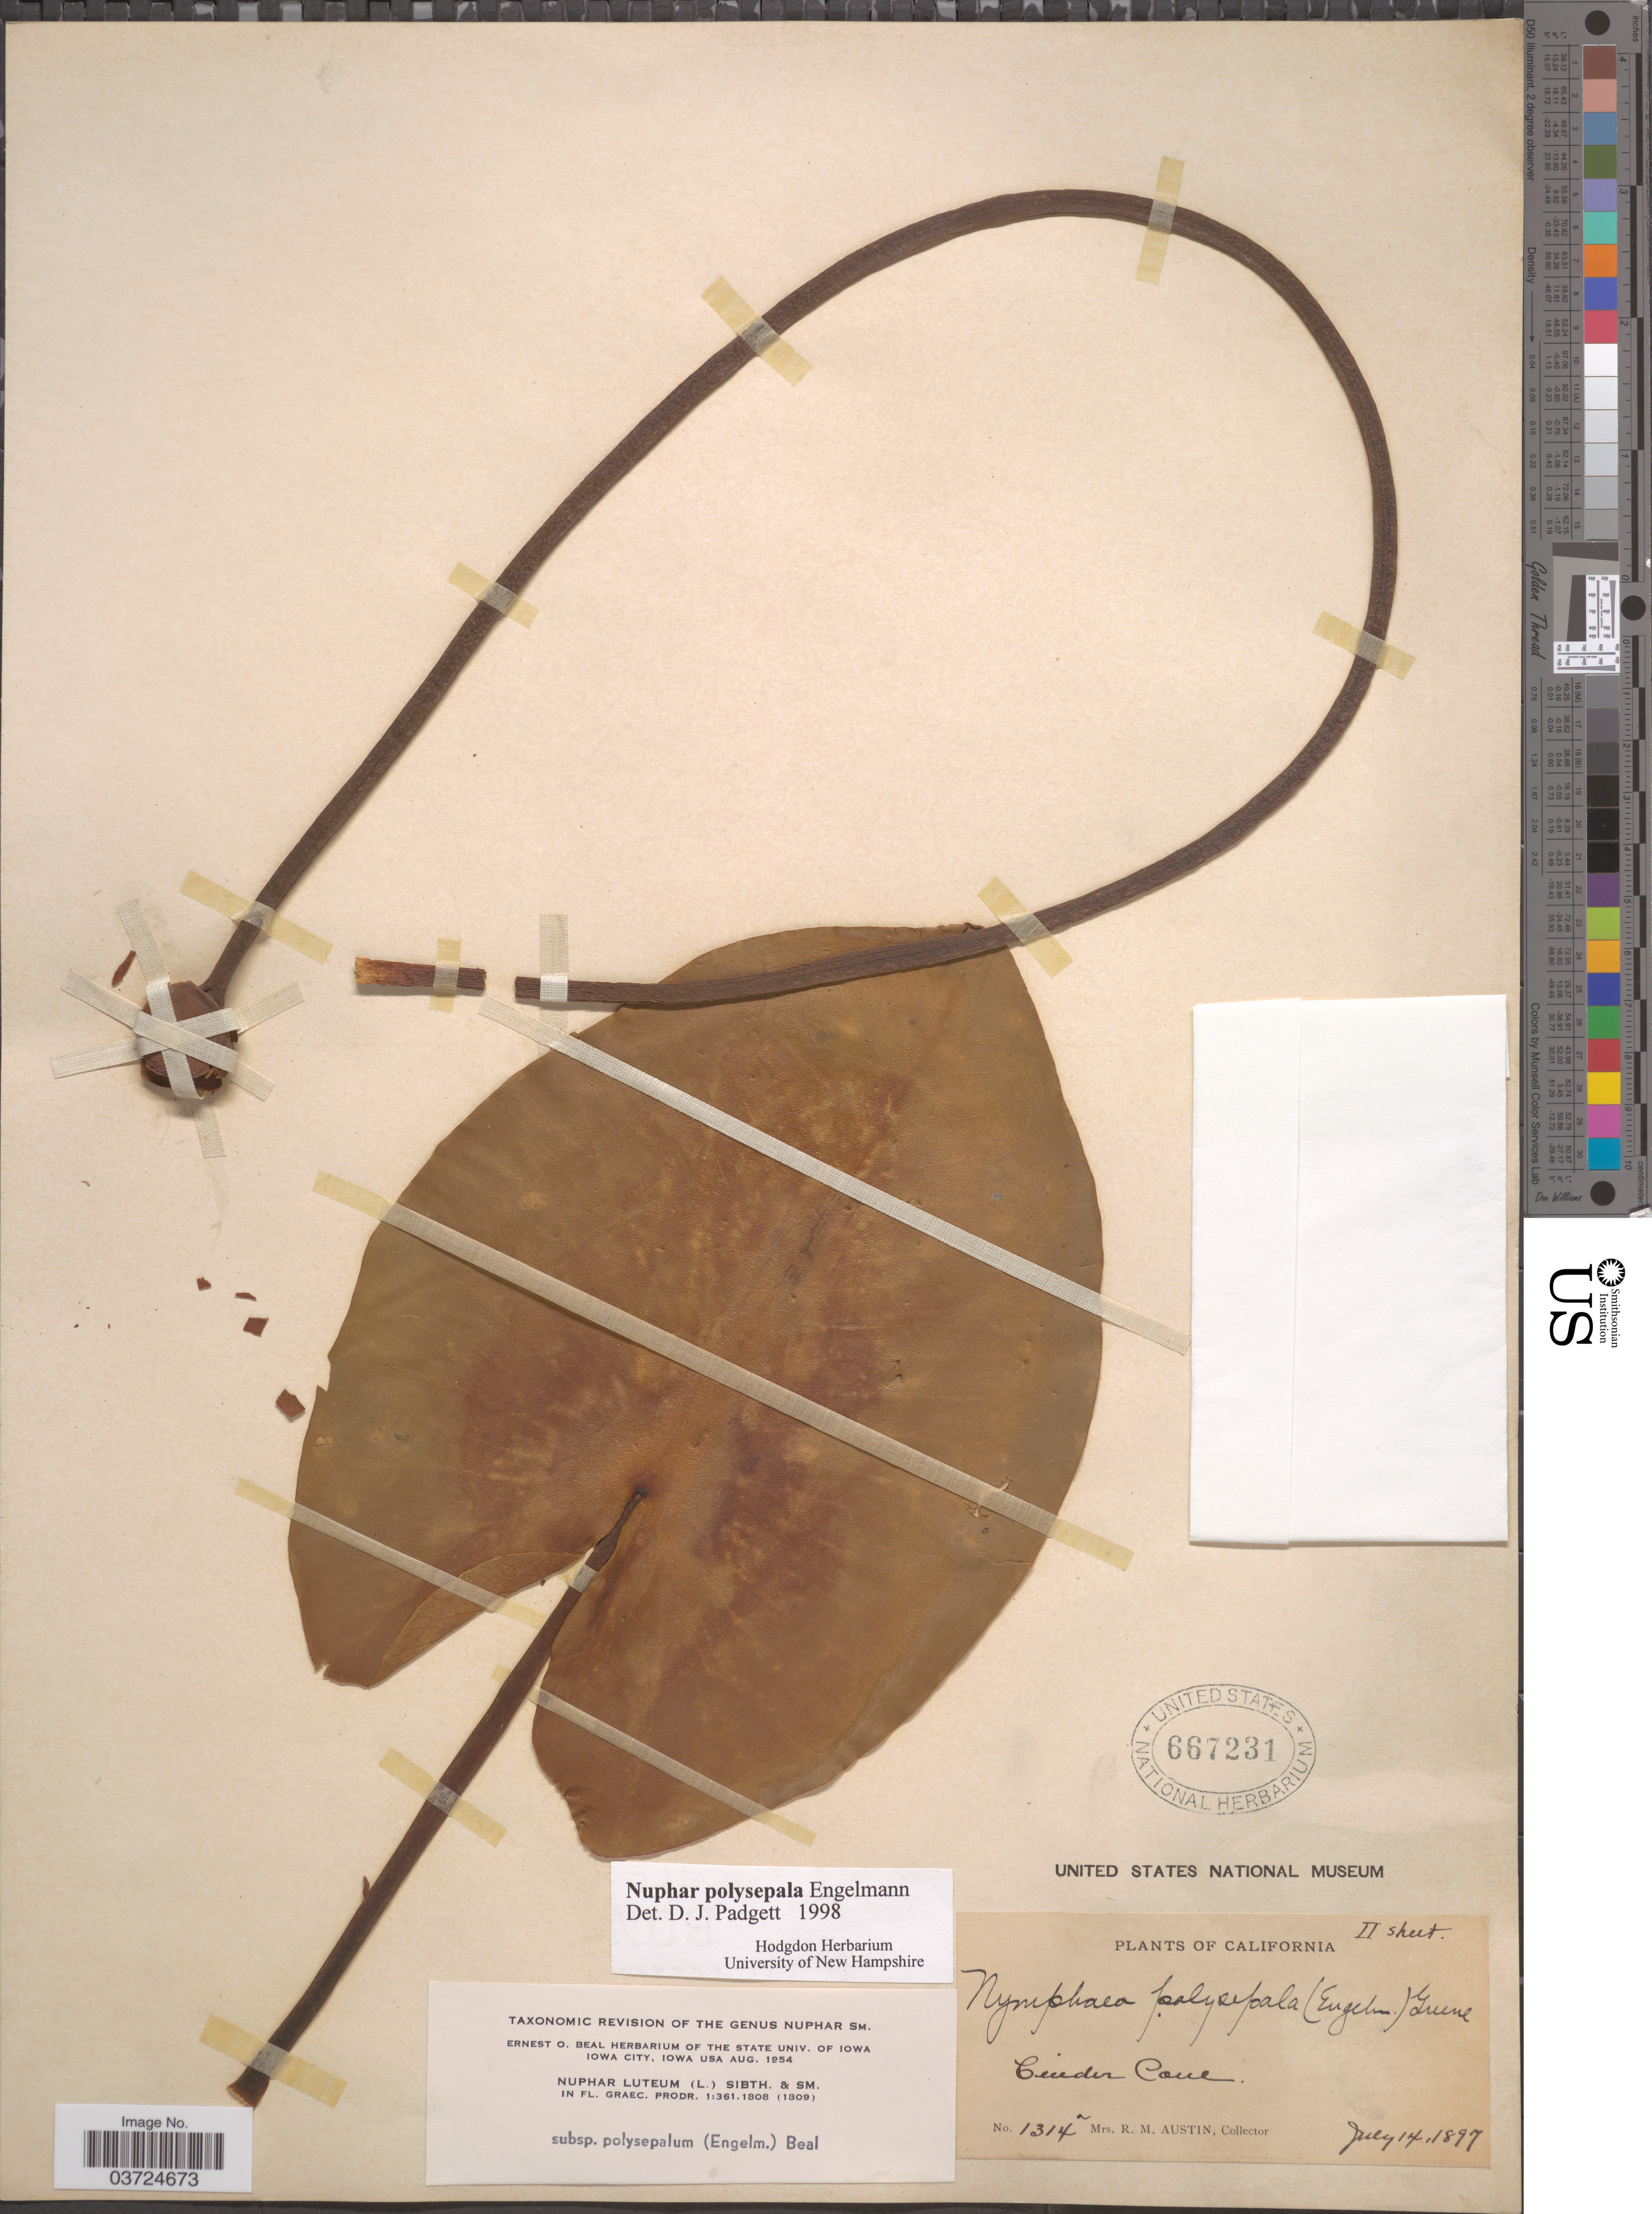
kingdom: Plantae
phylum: Tracheophyta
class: Magnoliopsida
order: Nymphaeales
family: Nymphaeaceae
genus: Nuphar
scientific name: Nuphar polysepala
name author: Englem.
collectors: R. Austin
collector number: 1314a*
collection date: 1897-07-14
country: United States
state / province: California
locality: Cinder Cone.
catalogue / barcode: US 667231